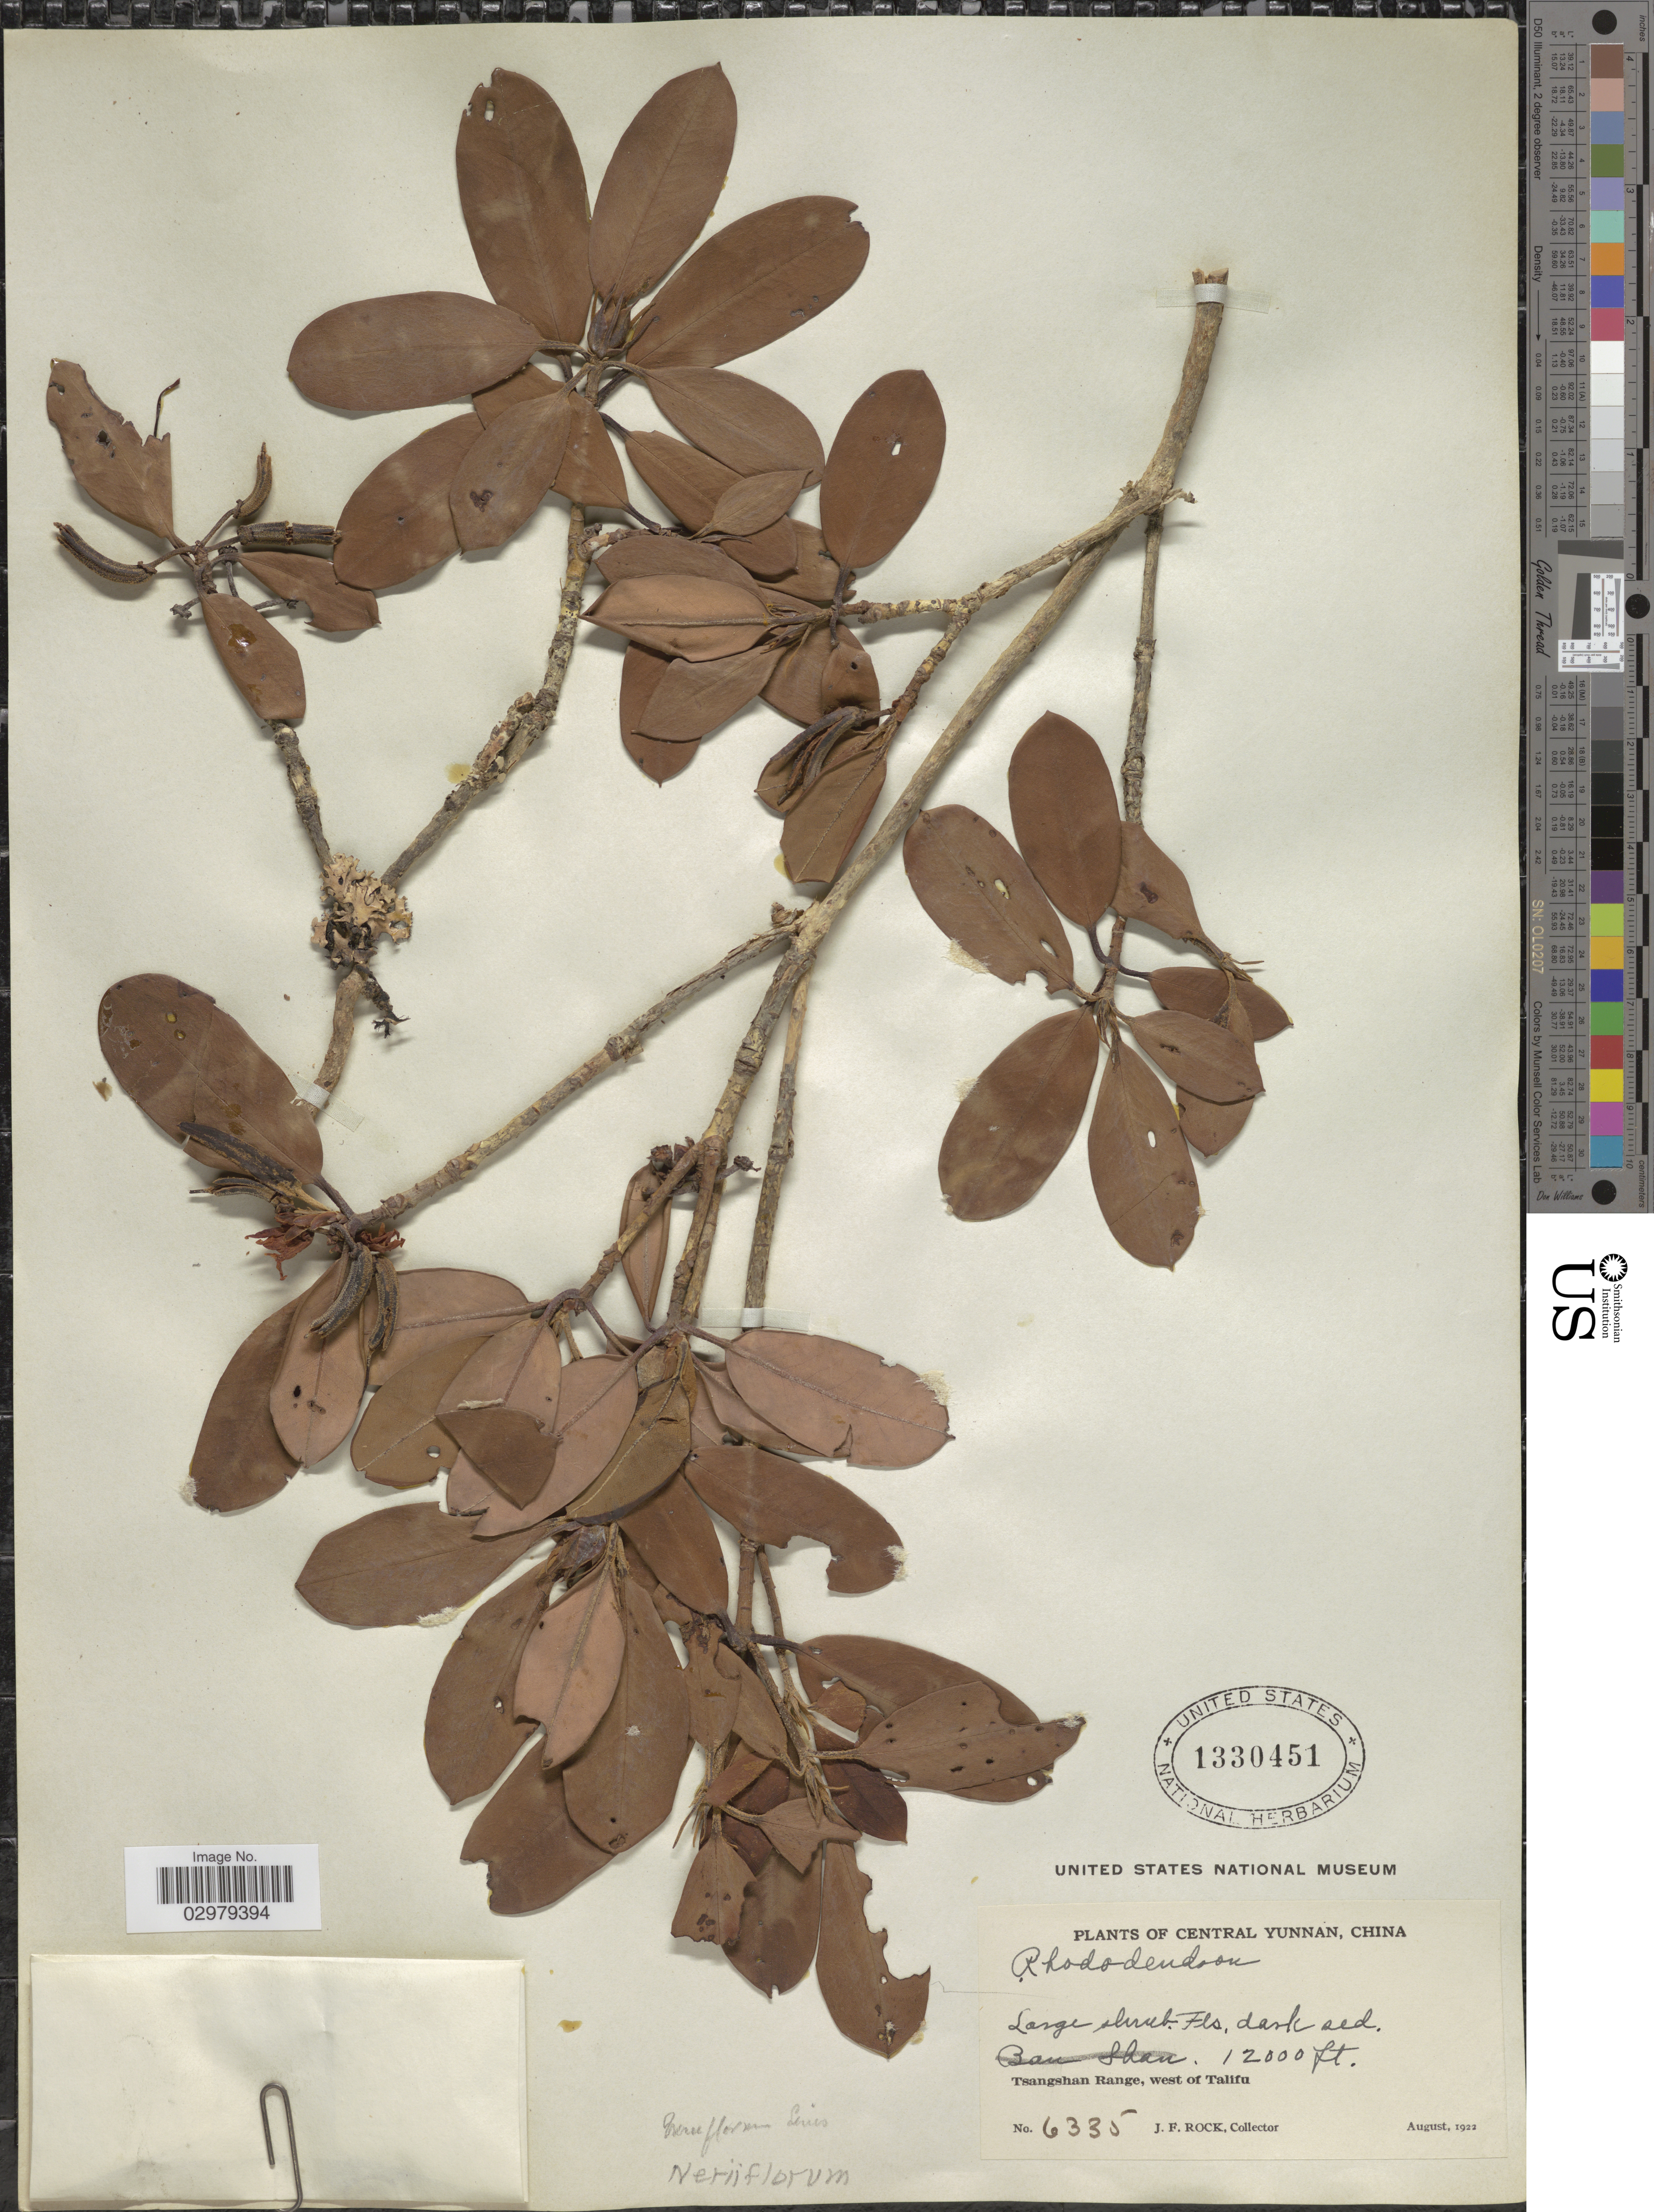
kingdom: Plantae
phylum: Tracheophyta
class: Magnoliopsida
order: Ericales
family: Ericaceae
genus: Rhododendron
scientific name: Rhododendron sp.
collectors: J. Rock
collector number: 6335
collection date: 1922-08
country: China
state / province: Yunnan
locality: Central Yunnan. Tsangshan Range, west of Talifu.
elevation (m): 3658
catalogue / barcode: US 1330451